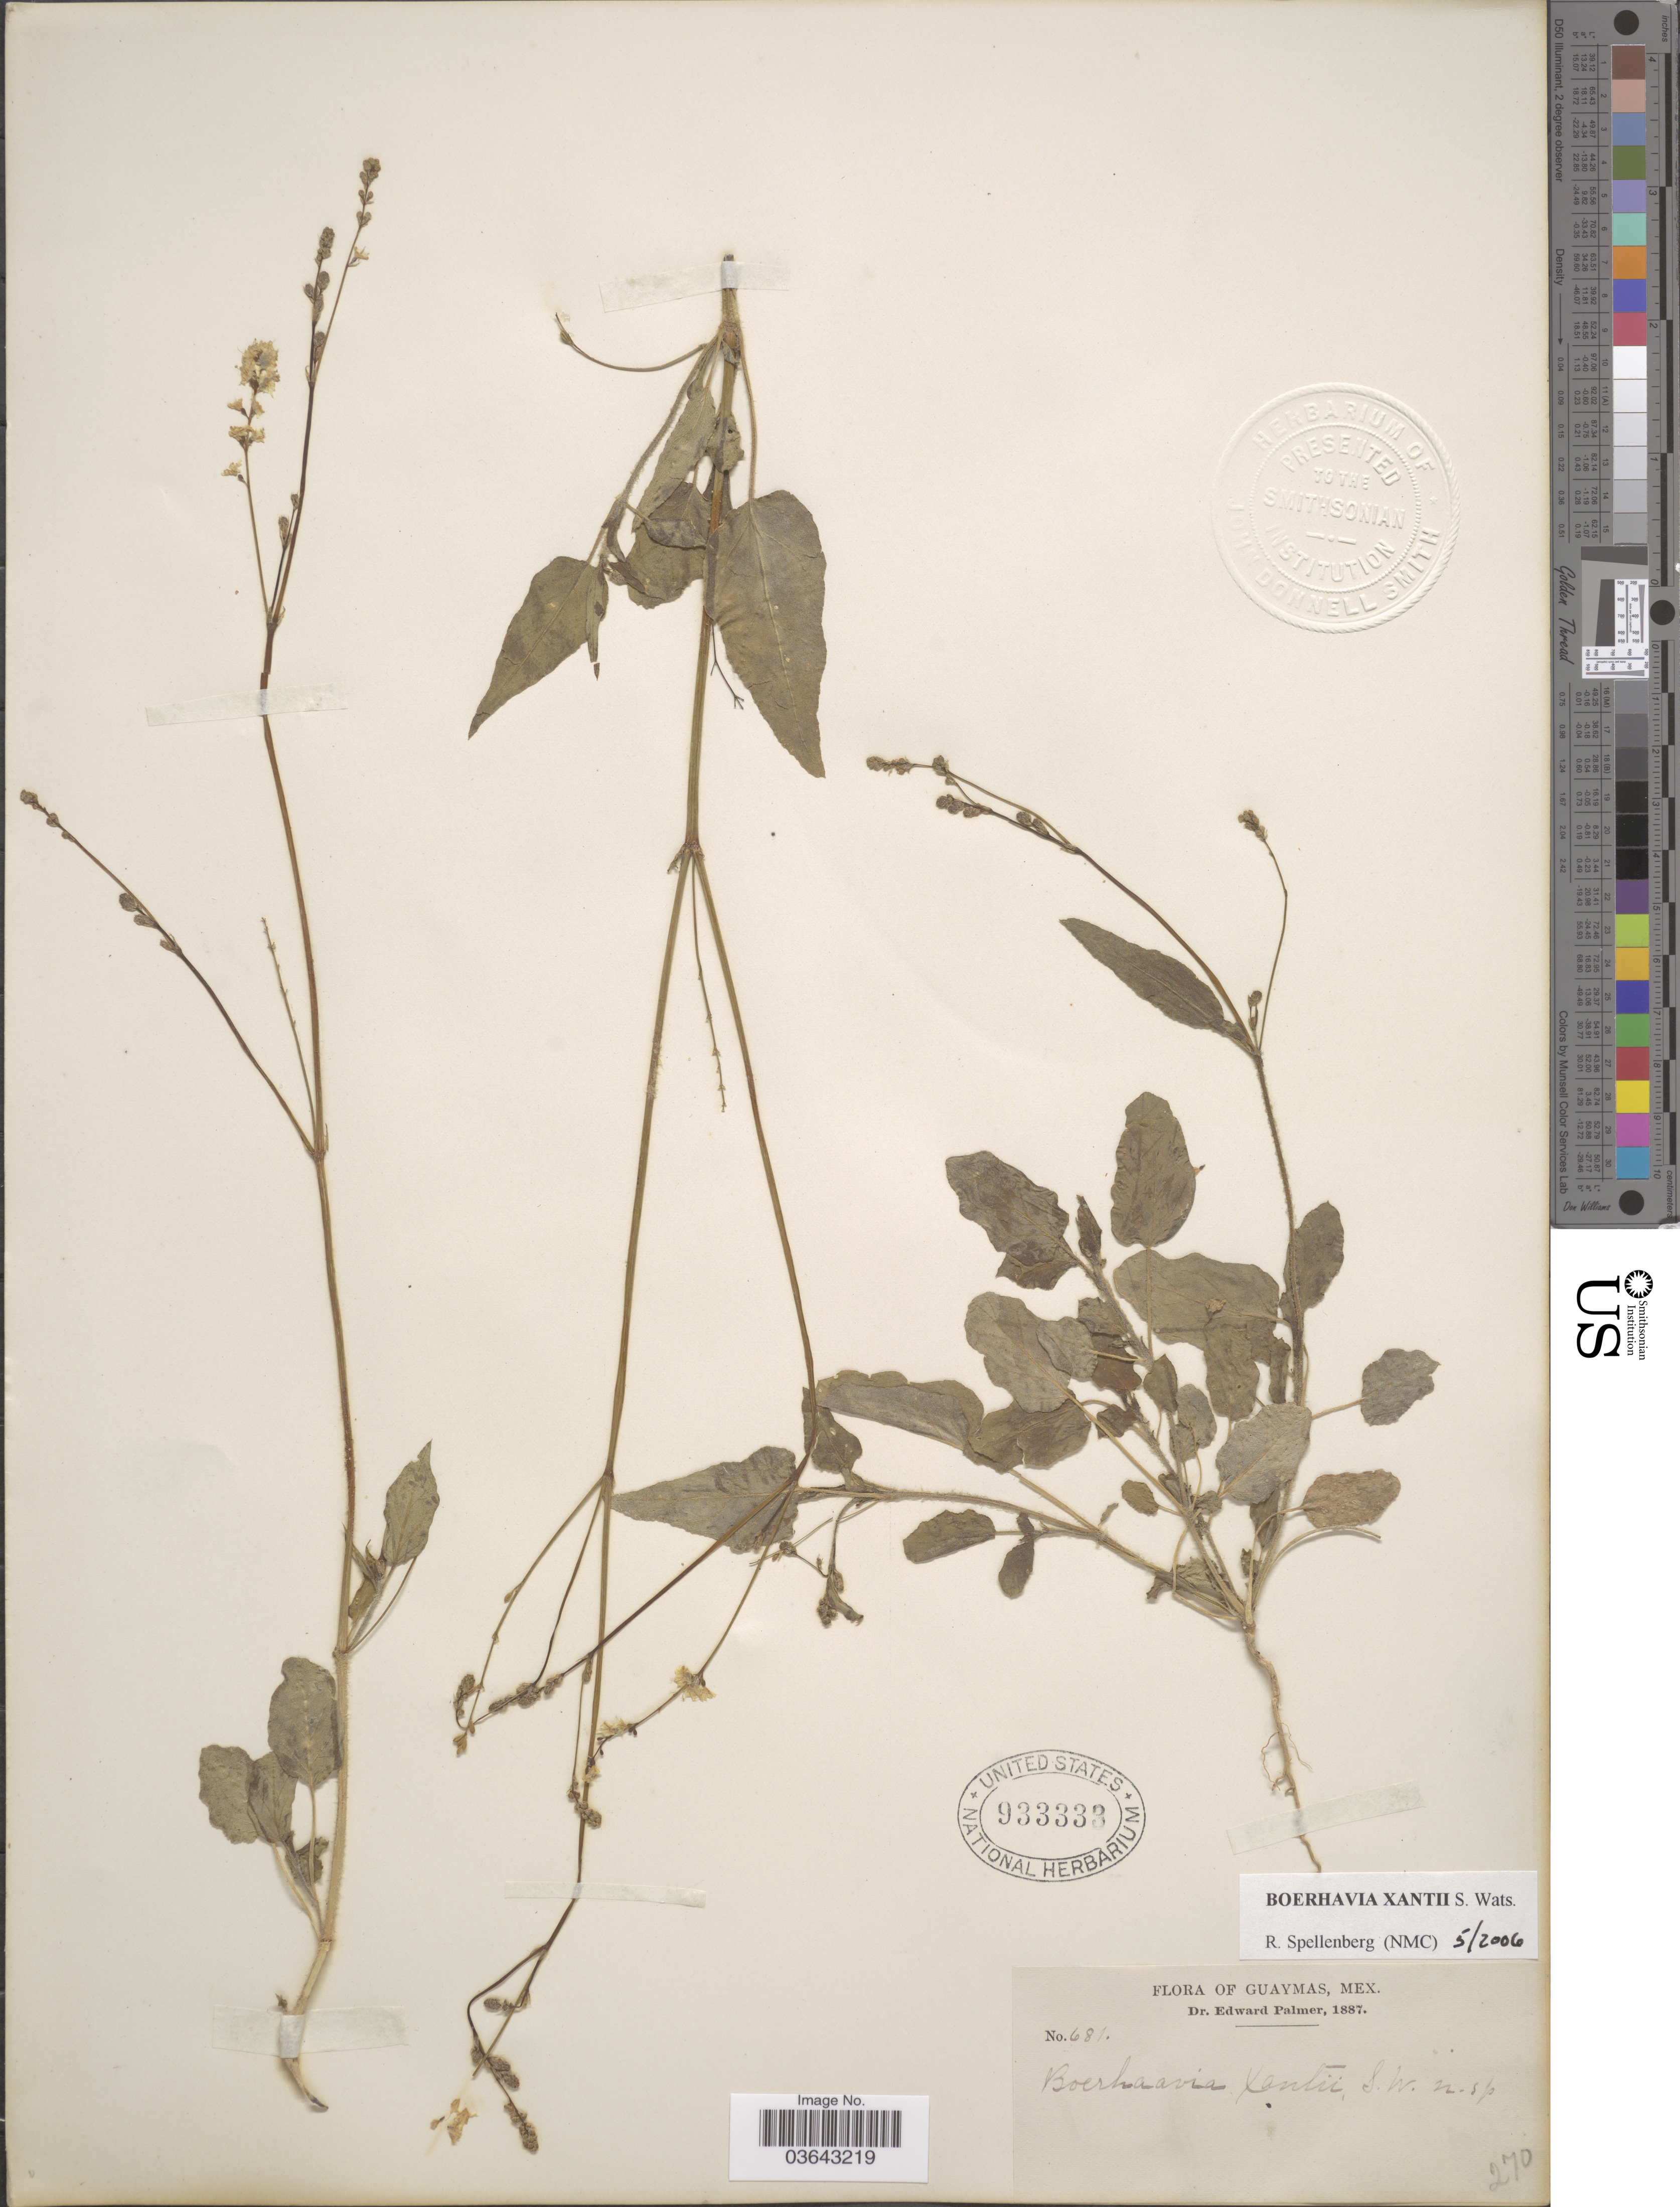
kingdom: Plantae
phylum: Tracheophyta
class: Magnoliopsida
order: Caryophyllales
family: Nyctaginaceae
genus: Boerhavia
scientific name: Boerhavia xanti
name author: S. Watson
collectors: E. Palmer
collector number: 681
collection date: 1887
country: Mexico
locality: Guaymas.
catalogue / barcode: US 933333